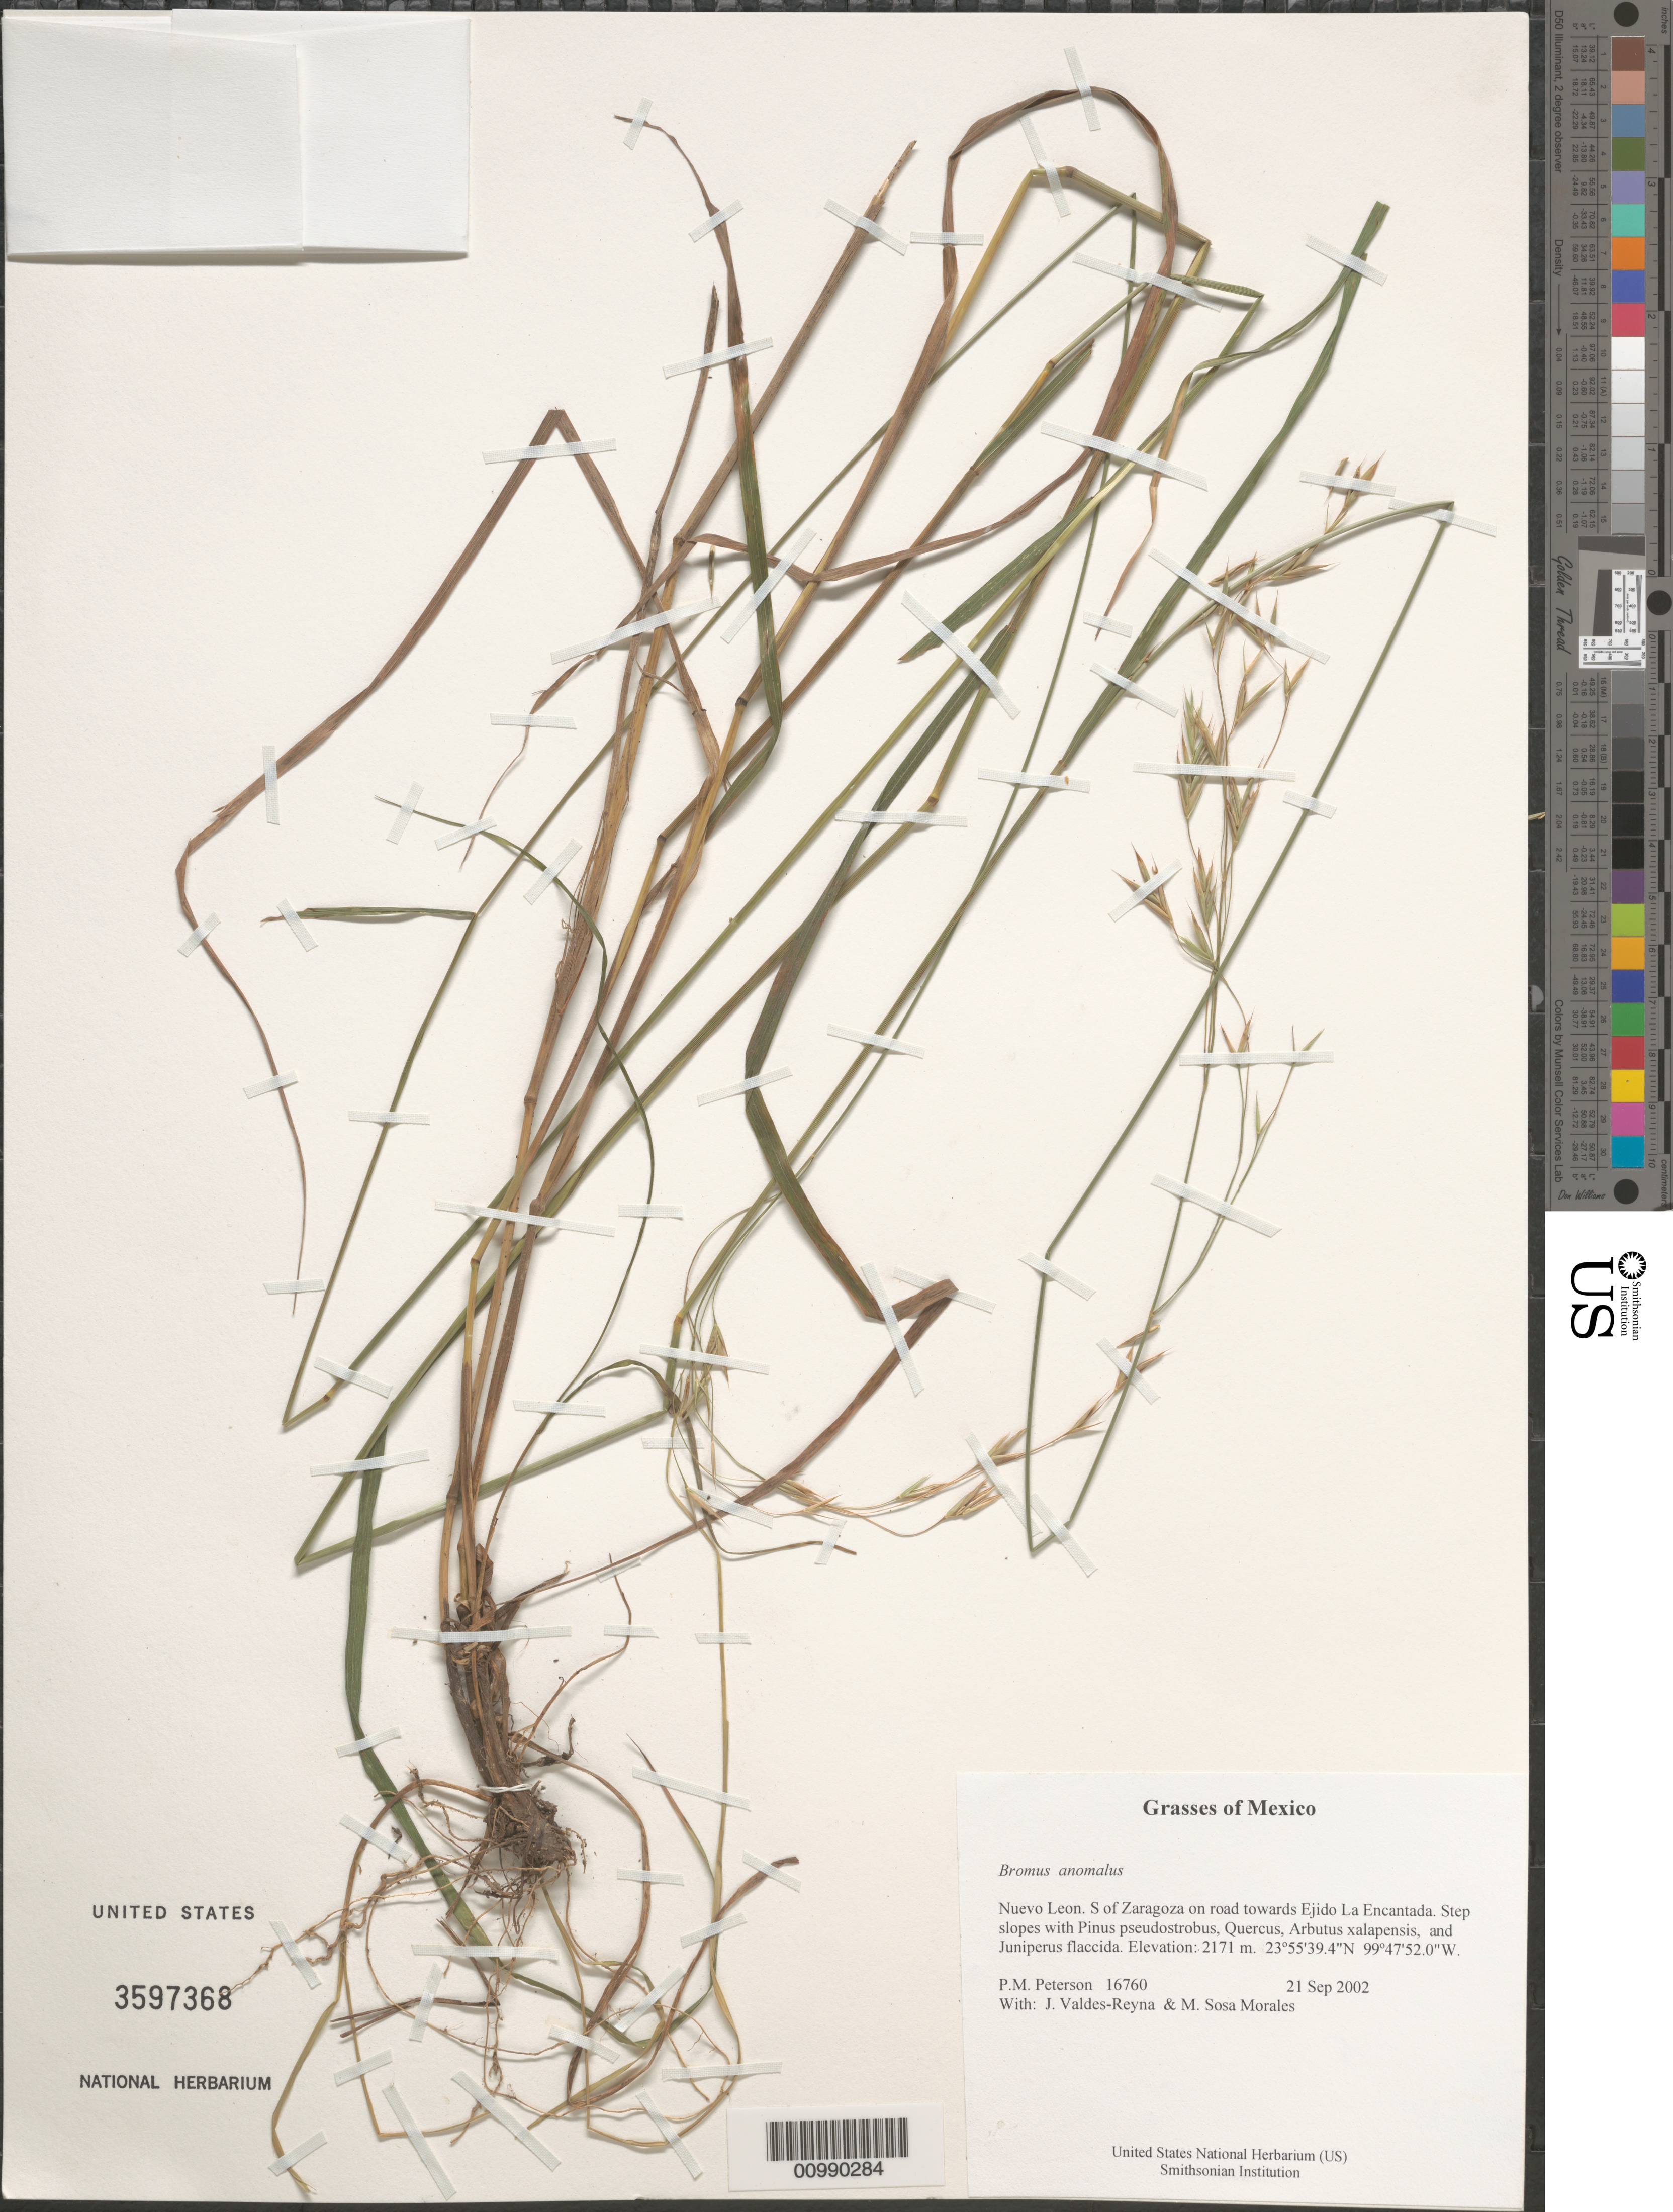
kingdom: Plantae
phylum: Tracheophyta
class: Liliopsida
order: Poales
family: Poaceae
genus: Bromus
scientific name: Bromus anomalus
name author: Rupr. ex E. Fourn.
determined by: Saarela, J. M., (CAN), Canadian Museum of Nature (CANADA)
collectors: P. M. Peterson, J. Valdés-Reyna & M. Sosa Morales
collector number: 16760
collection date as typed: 21 Sep 2002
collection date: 2002-09-21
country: Mexico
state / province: Nuevo León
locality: S of Zaragoza on road towards Ejido La Encantada. Step slopes with Pinus pseudostrobus, Quercus, Arbutus xalapensis, and Juniperus flaccida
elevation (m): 2171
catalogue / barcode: US 3597368